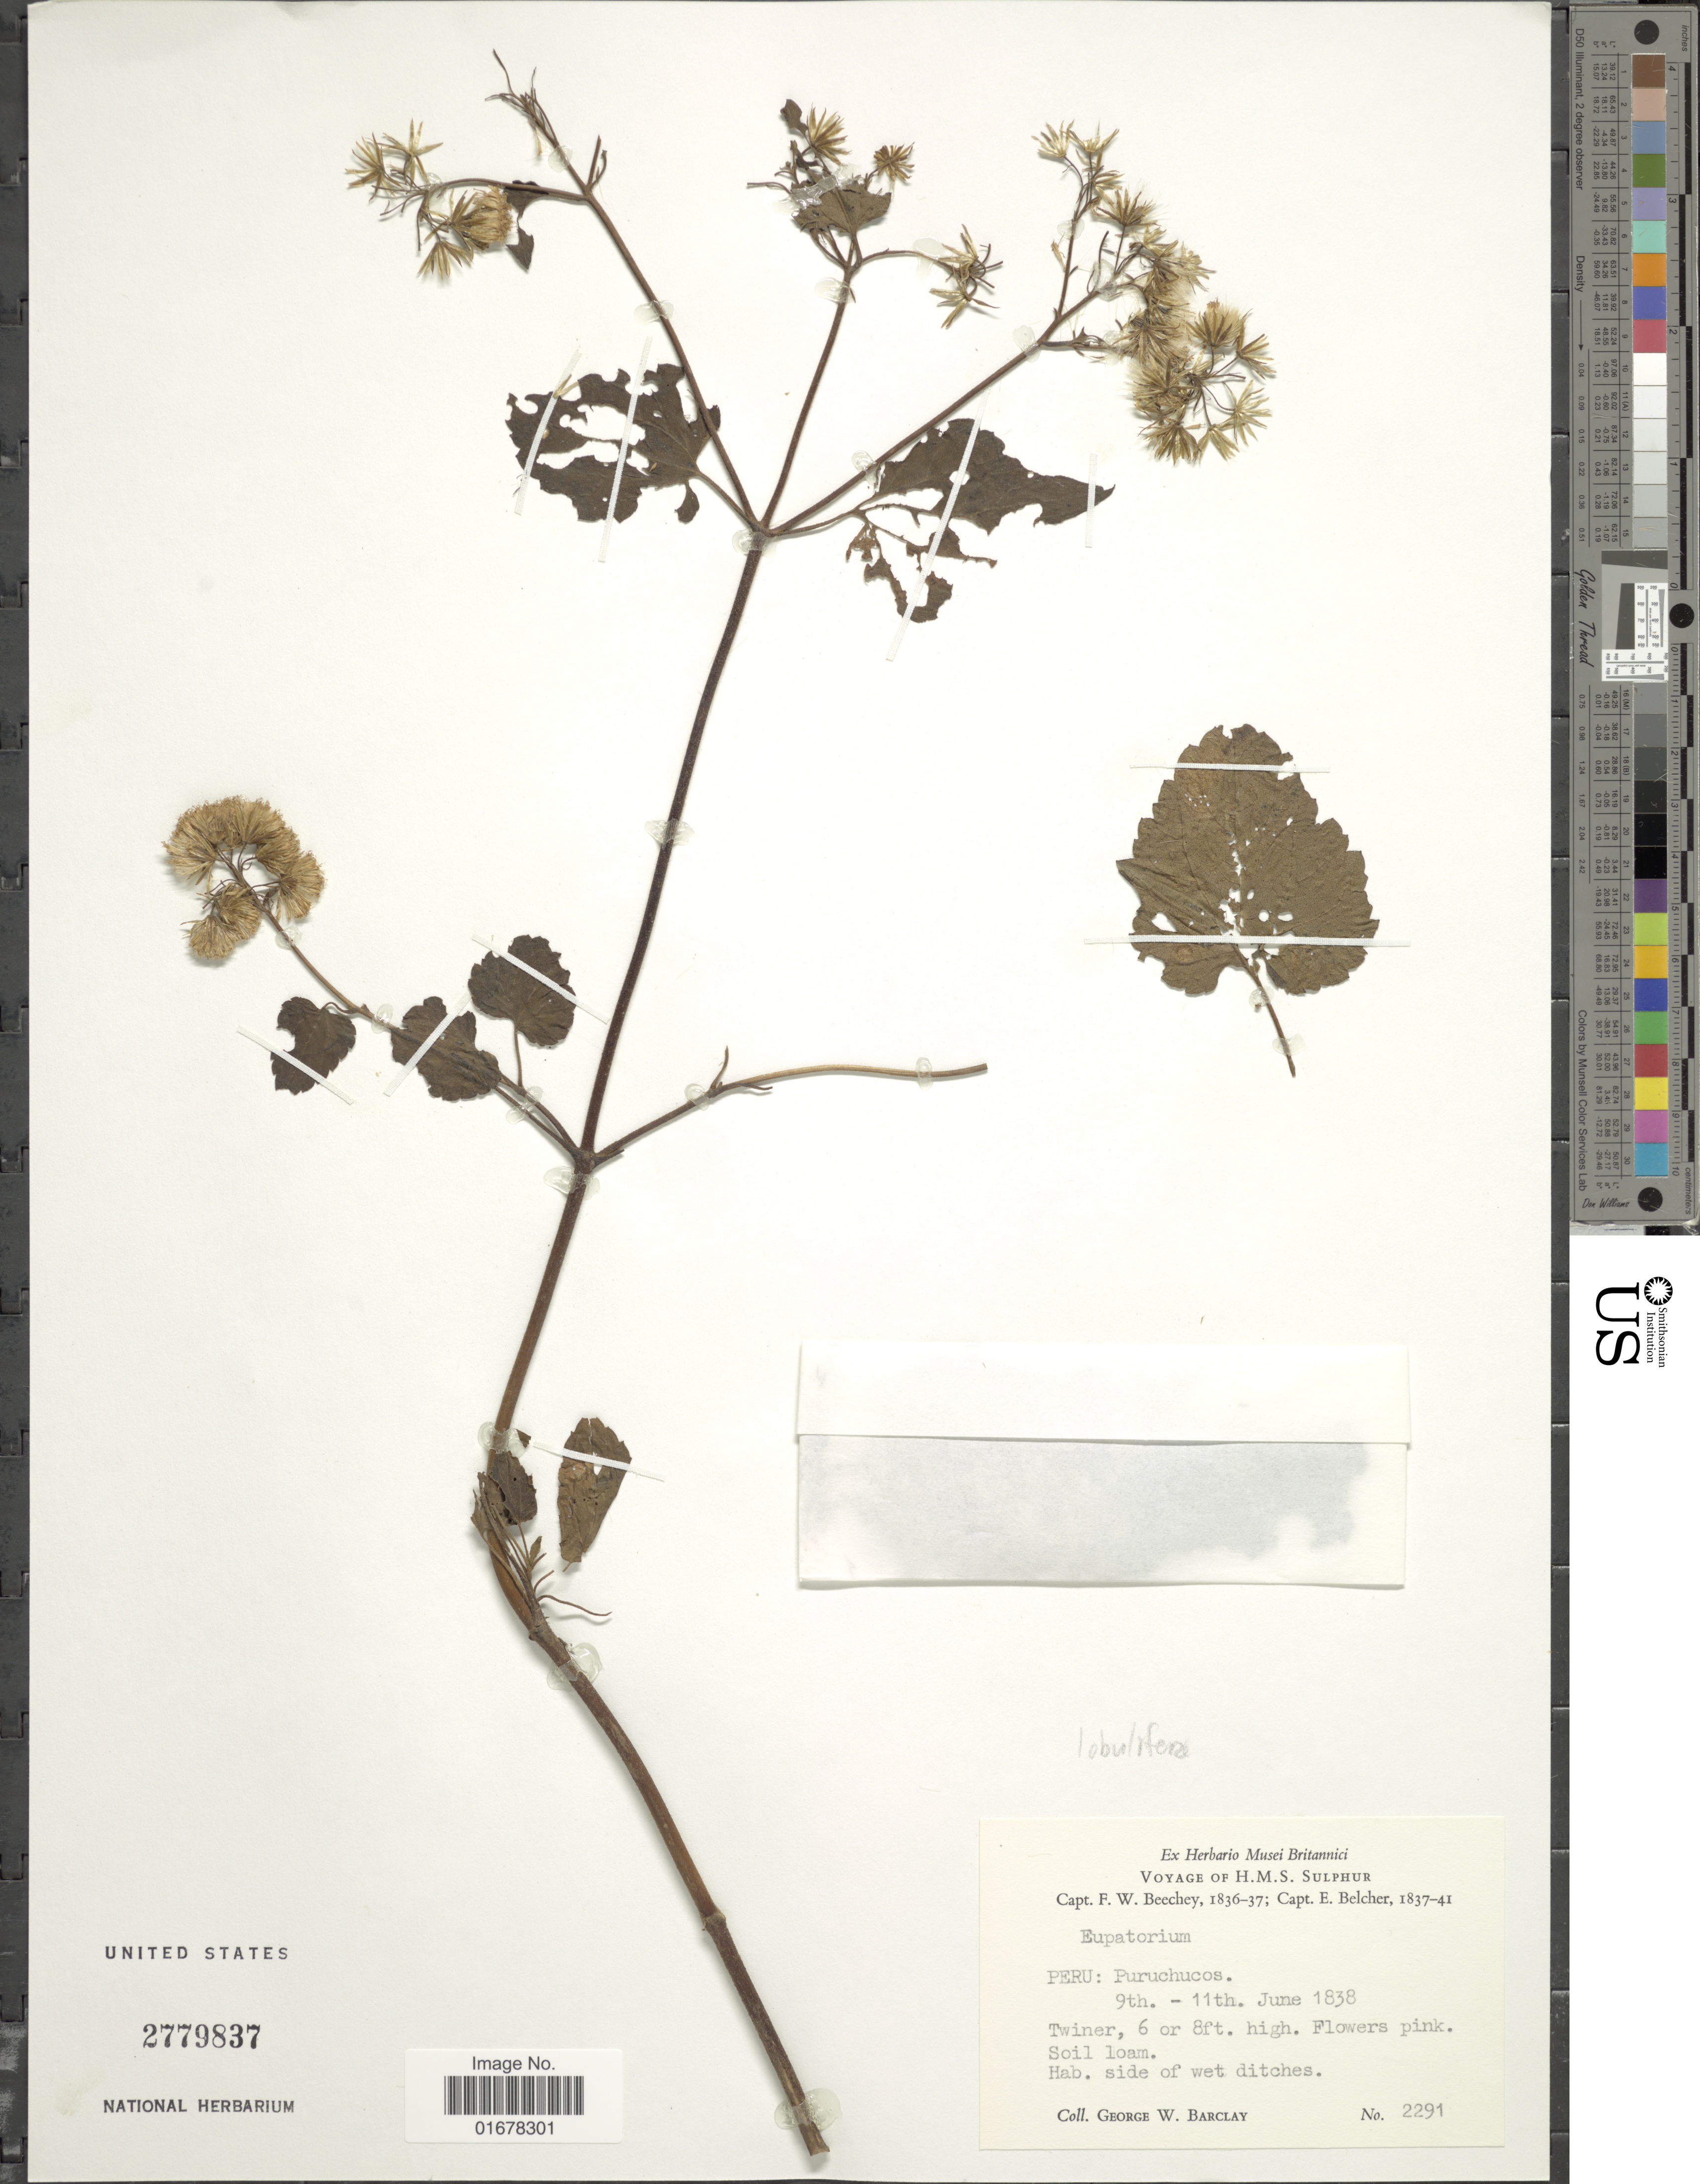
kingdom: Plantae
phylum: Tracheophyta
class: Magnoliopsida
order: Asterales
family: Asteraceae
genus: Ageratina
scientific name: Ageratina lobulifera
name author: (B.L. Rob.) R.M. King & H. Rob.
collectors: G. W. Barclay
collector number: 2291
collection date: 1838-06-09/1838-06-11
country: Peru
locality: Peru: Puruchucos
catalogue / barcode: US 2779837